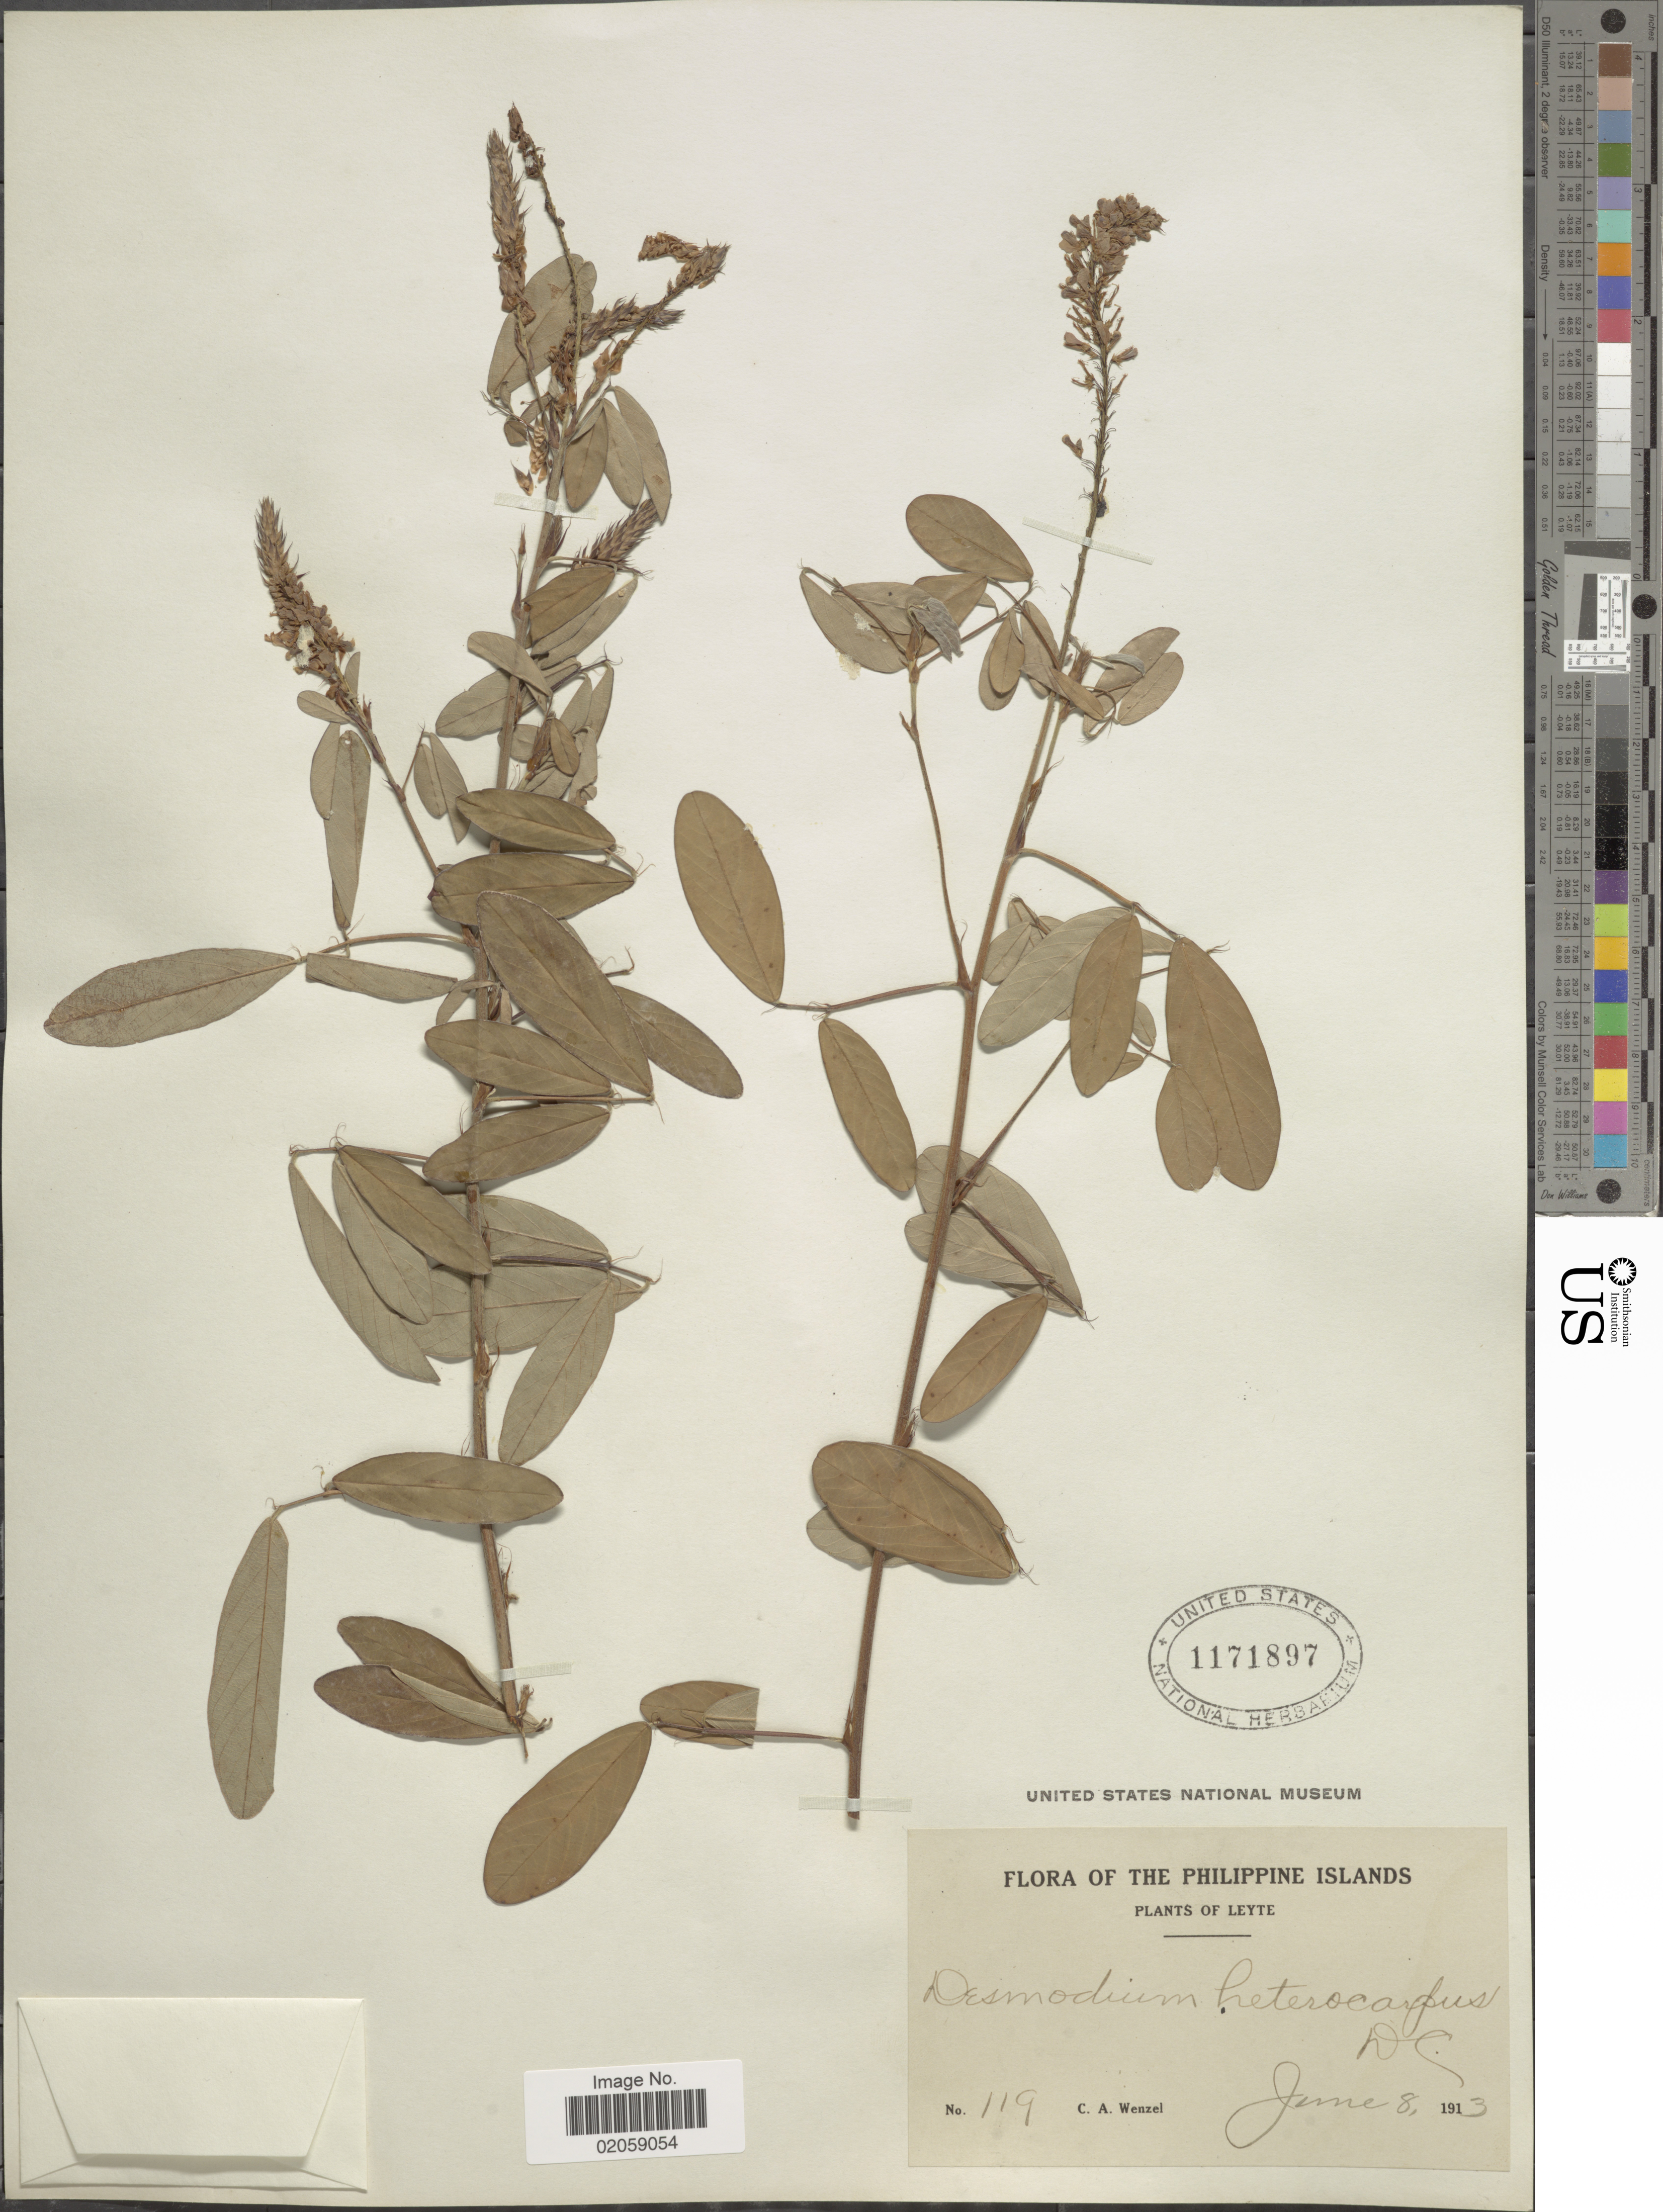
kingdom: Plantae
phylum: Tracheophyta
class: Magnoliopsida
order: Fabales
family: Fabaceae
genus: Grona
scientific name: Grona heterocarpos var. strigosa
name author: (Meeuwen) H. Ohashi & K. Ohashi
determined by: Strong, Mark T., (BOT), Smithsonian Institution - National Museum of Natural History (UNITED STATES)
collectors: C. Wenzel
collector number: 119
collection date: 1913-06-08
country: Philippines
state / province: Eastern Visayas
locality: Leyte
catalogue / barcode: US 1171897